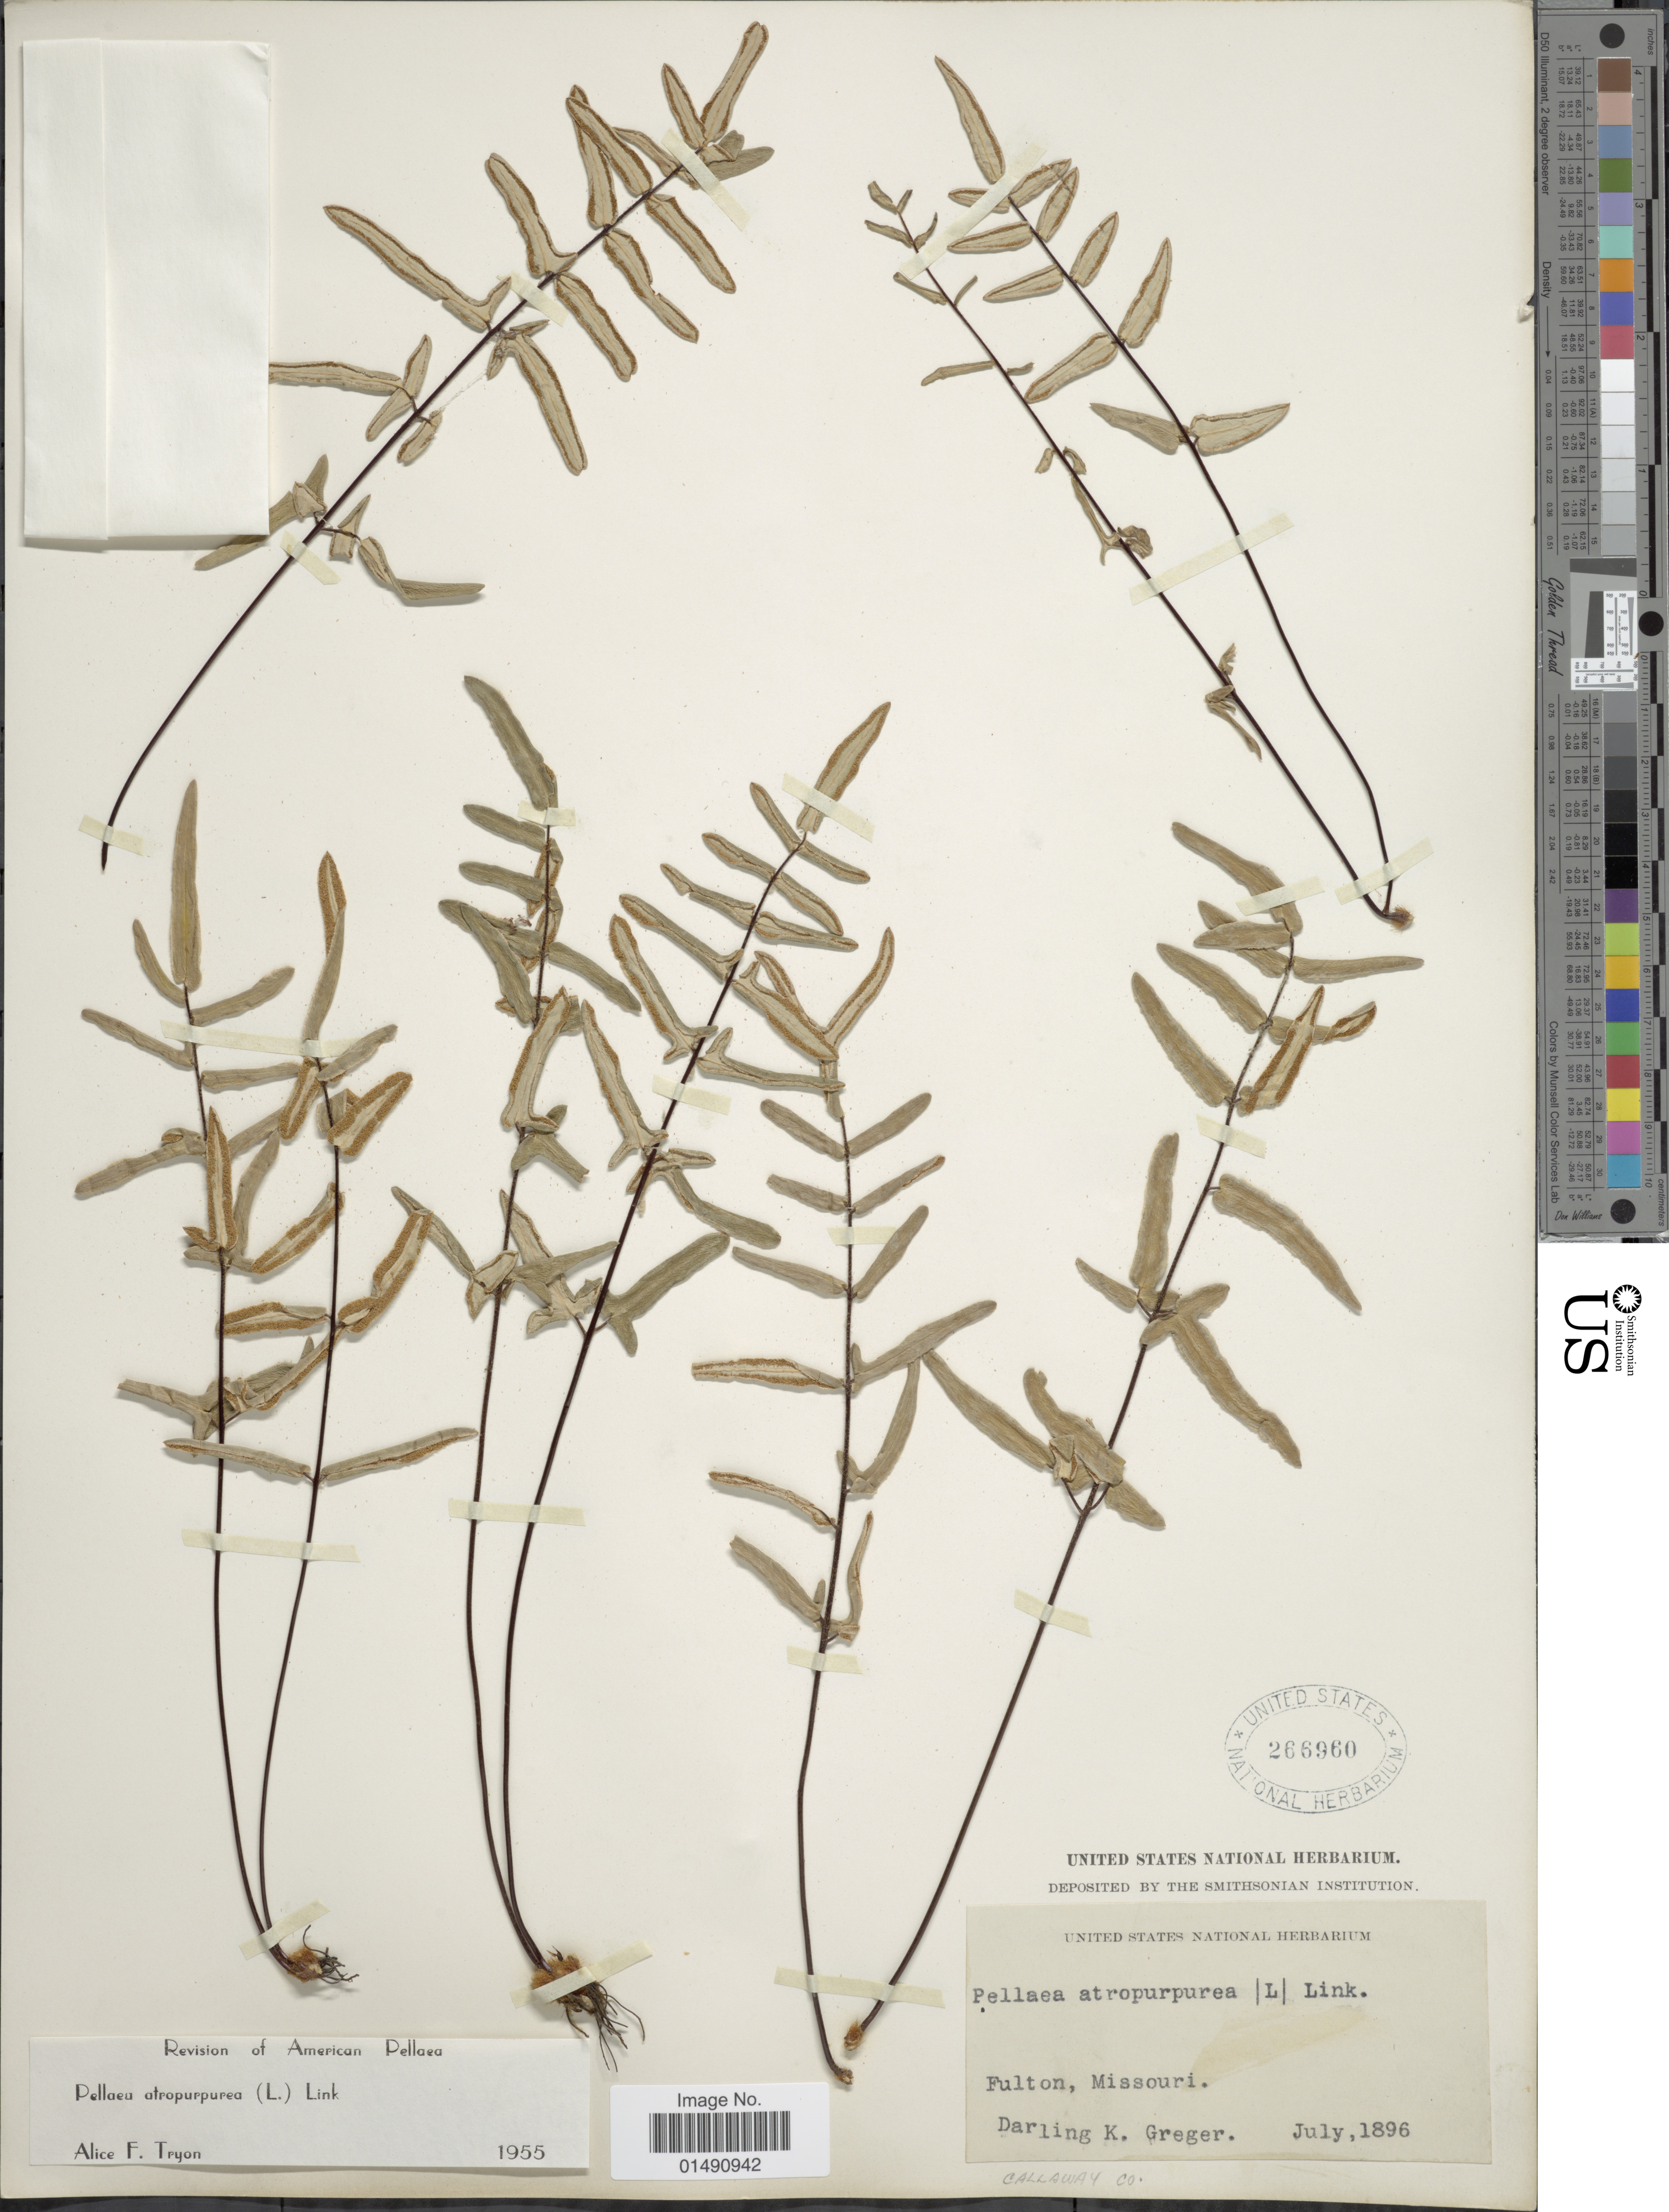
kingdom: Plantae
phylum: Tracheophyta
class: Polypodiopsida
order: Polypodiales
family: Pteridaceae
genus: Pellaea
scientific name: Pellaea atropurpurea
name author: (L.) Link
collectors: D. Greger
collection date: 1896-07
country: United States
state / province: Missouri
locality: Fulton, Callaway Co.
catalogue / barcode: US 266960